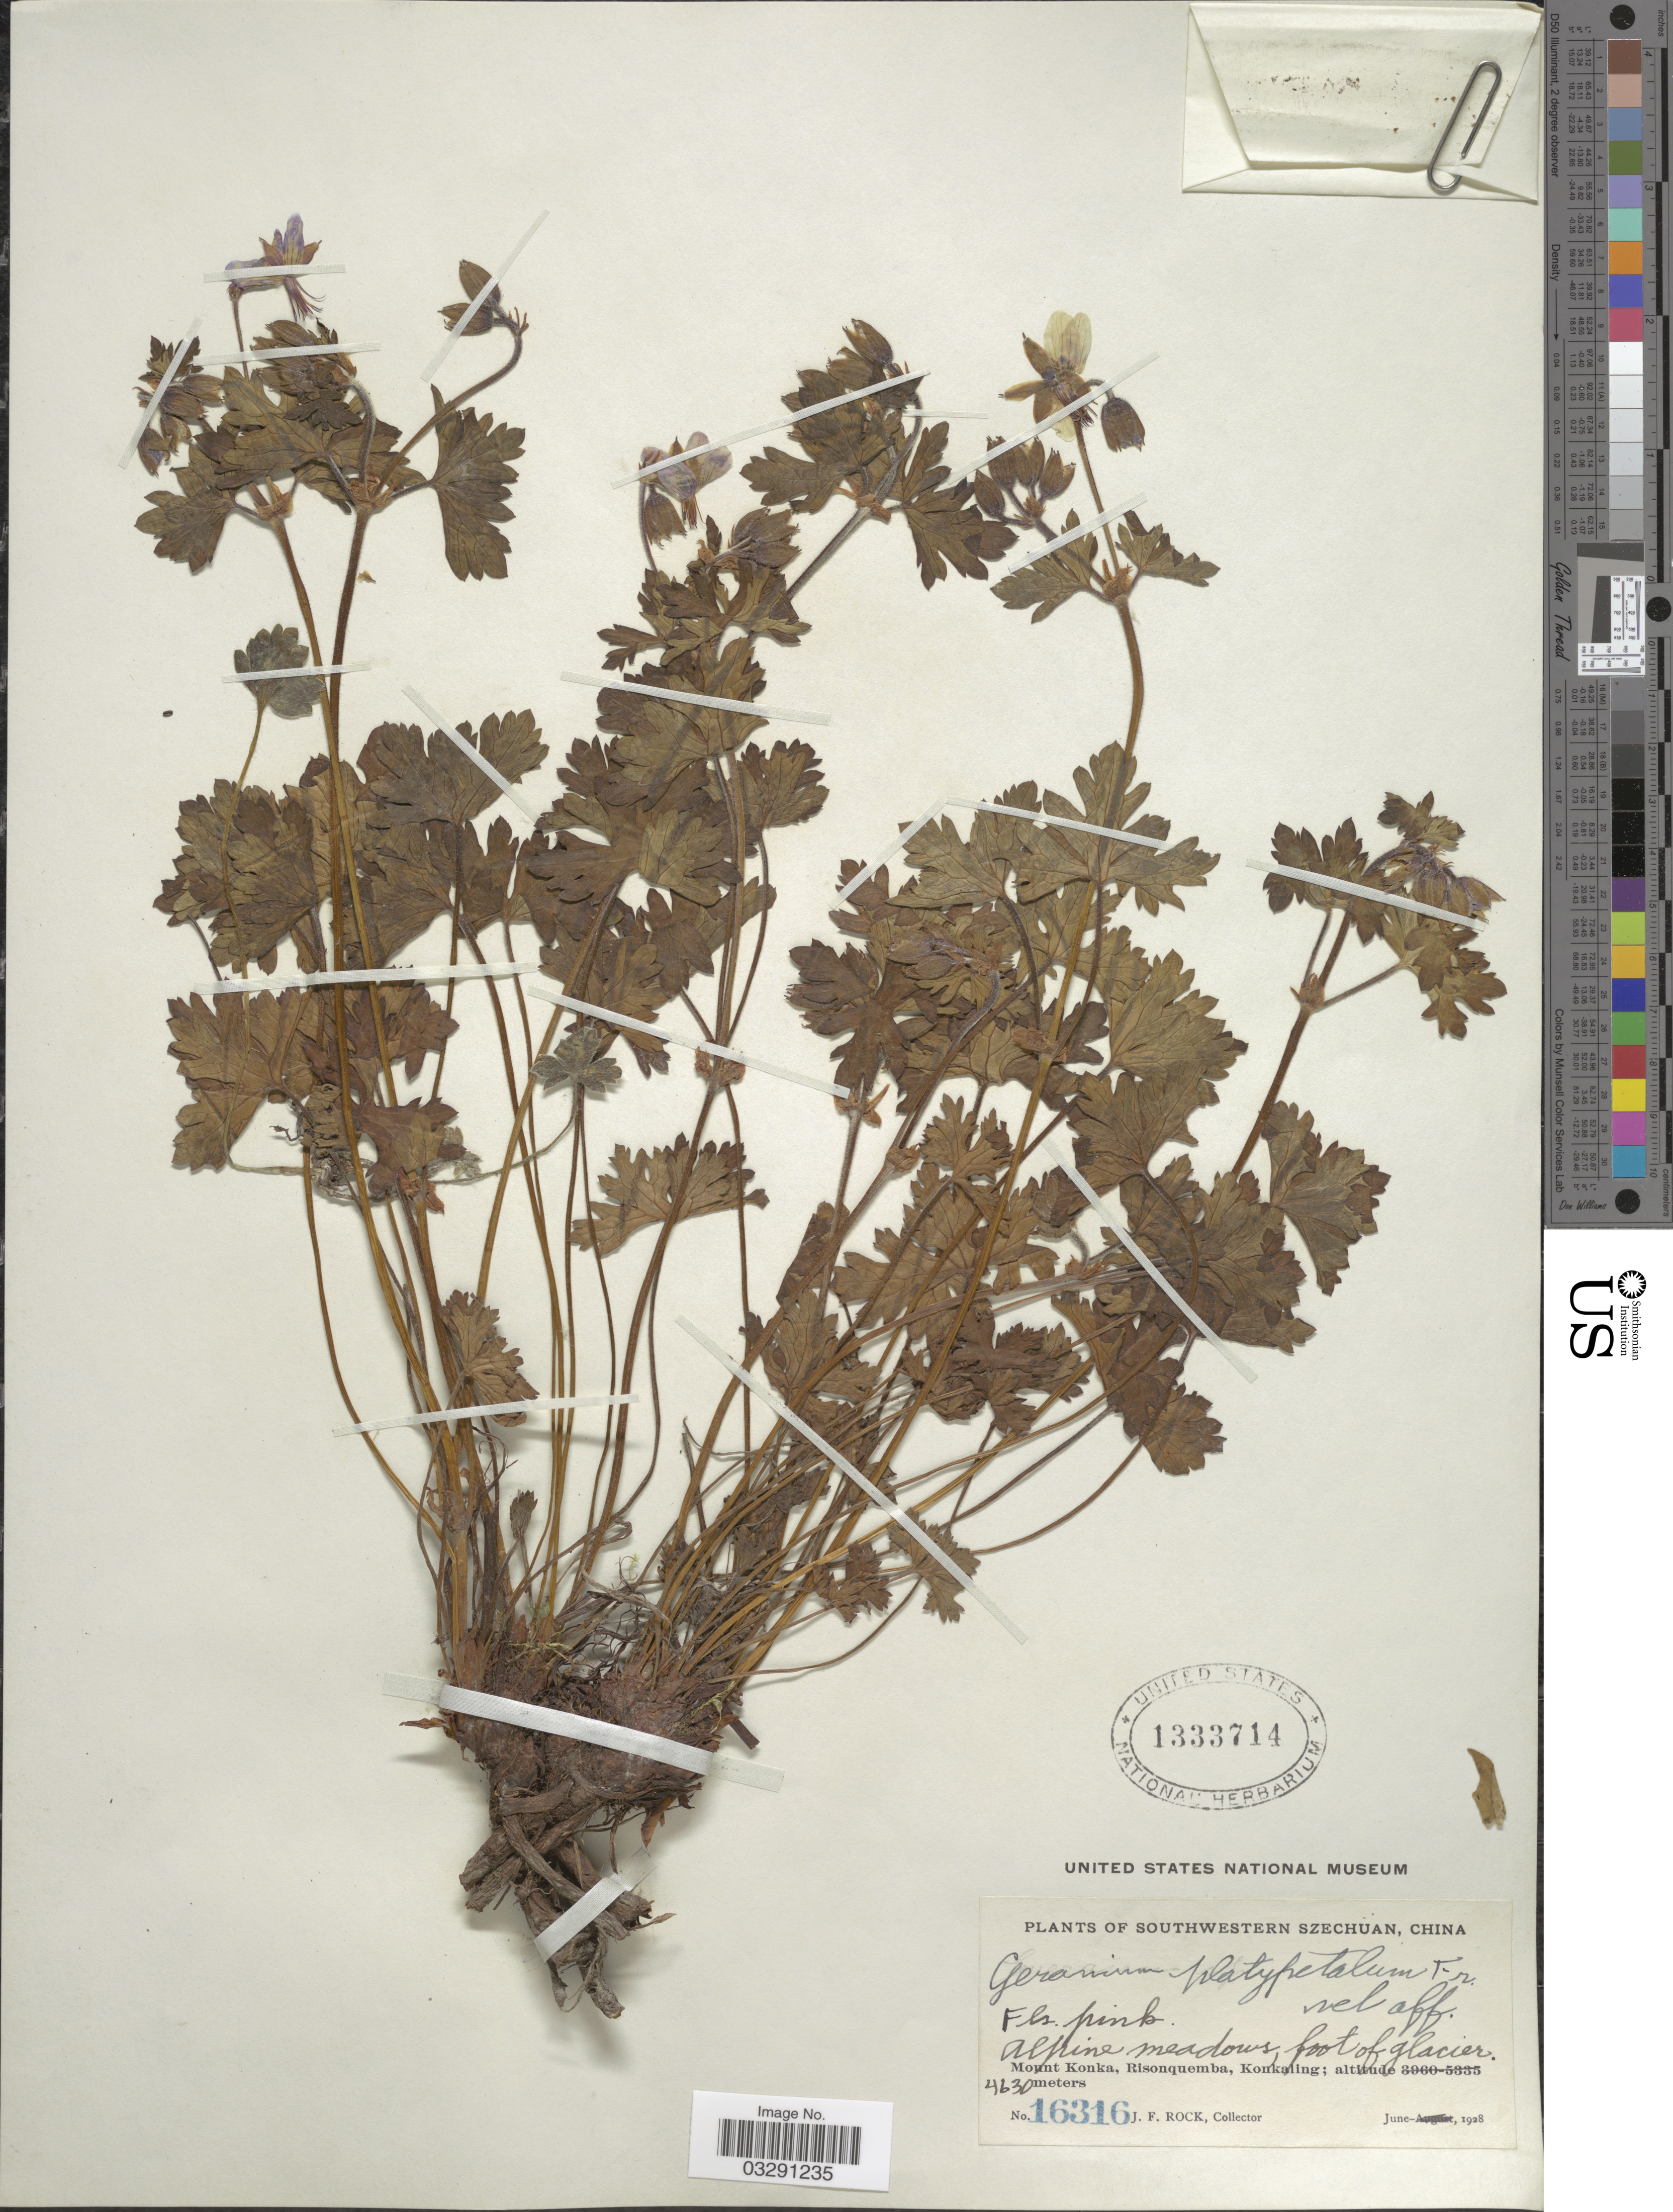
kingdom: Plantae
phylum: Tracheophyta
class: Magnoliopsida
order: Geraniales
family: Geraniaceae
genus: Geranium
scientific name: Geranium platypetalum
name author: Franch.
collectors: J. Rock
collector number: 16316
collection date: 1928-06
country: China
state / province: Sichuan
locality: Southwestern Szechuan, Mount Konka, Risonquemba, Konkaling.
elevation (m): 4630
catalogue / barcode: US 1333714